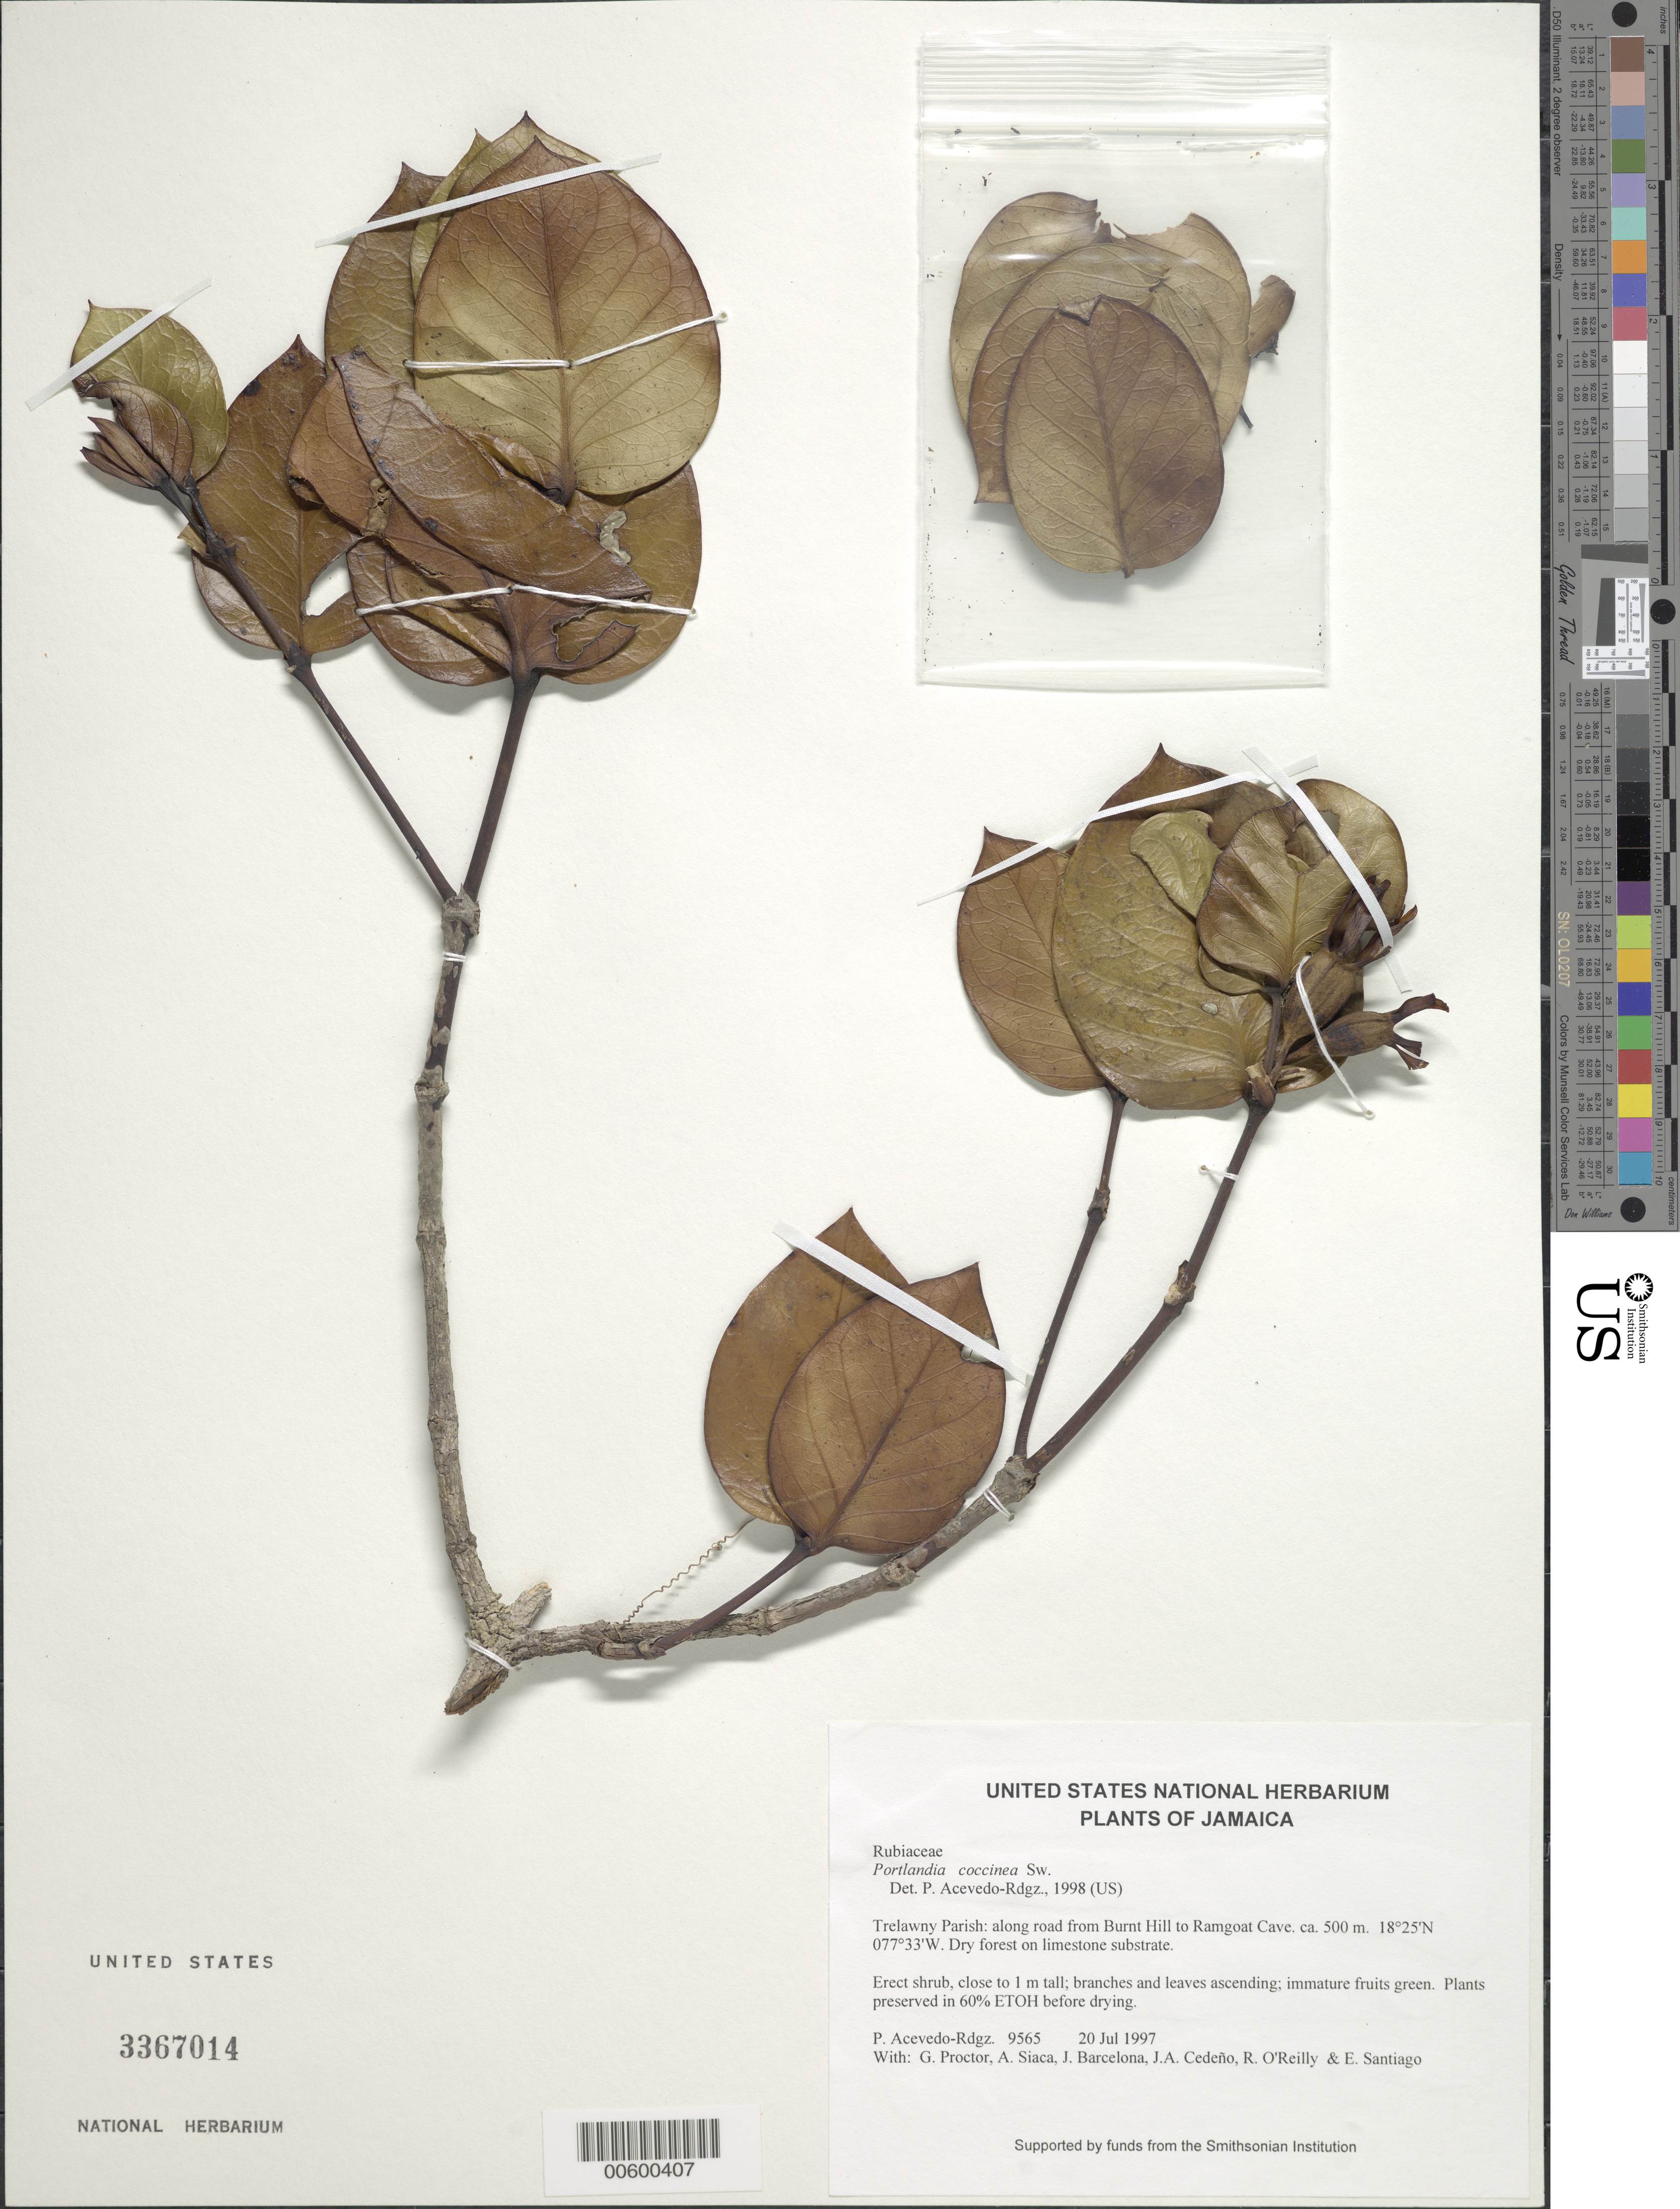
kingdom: Plantae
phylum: Tracheophyta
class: Magnoliopsida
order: Gentianales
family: Rubiaceae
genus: Portlandia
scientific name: Portlandia coccinea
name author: Sw.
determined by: Acevedo-Rodríguez, P., (BOT), Smithsonian Institution - National Museum of Natural History (UNITED STATES)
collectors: P. Acevedo-Rodr., G. R. Proctor, A. Siaca, J. Barcelona, J. A. Cedeño M. & R. O'Reilly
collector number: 9565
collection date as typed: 20 Jul 1997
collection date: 1997-07-20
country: Jamaica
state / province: Trelawny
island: Jamaica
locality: Trelawny Parish: along road from Burnt Hill to Ramgoat Cave.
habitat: Dry forest on limestone substrate.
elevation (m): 500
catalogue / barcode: US 3367014